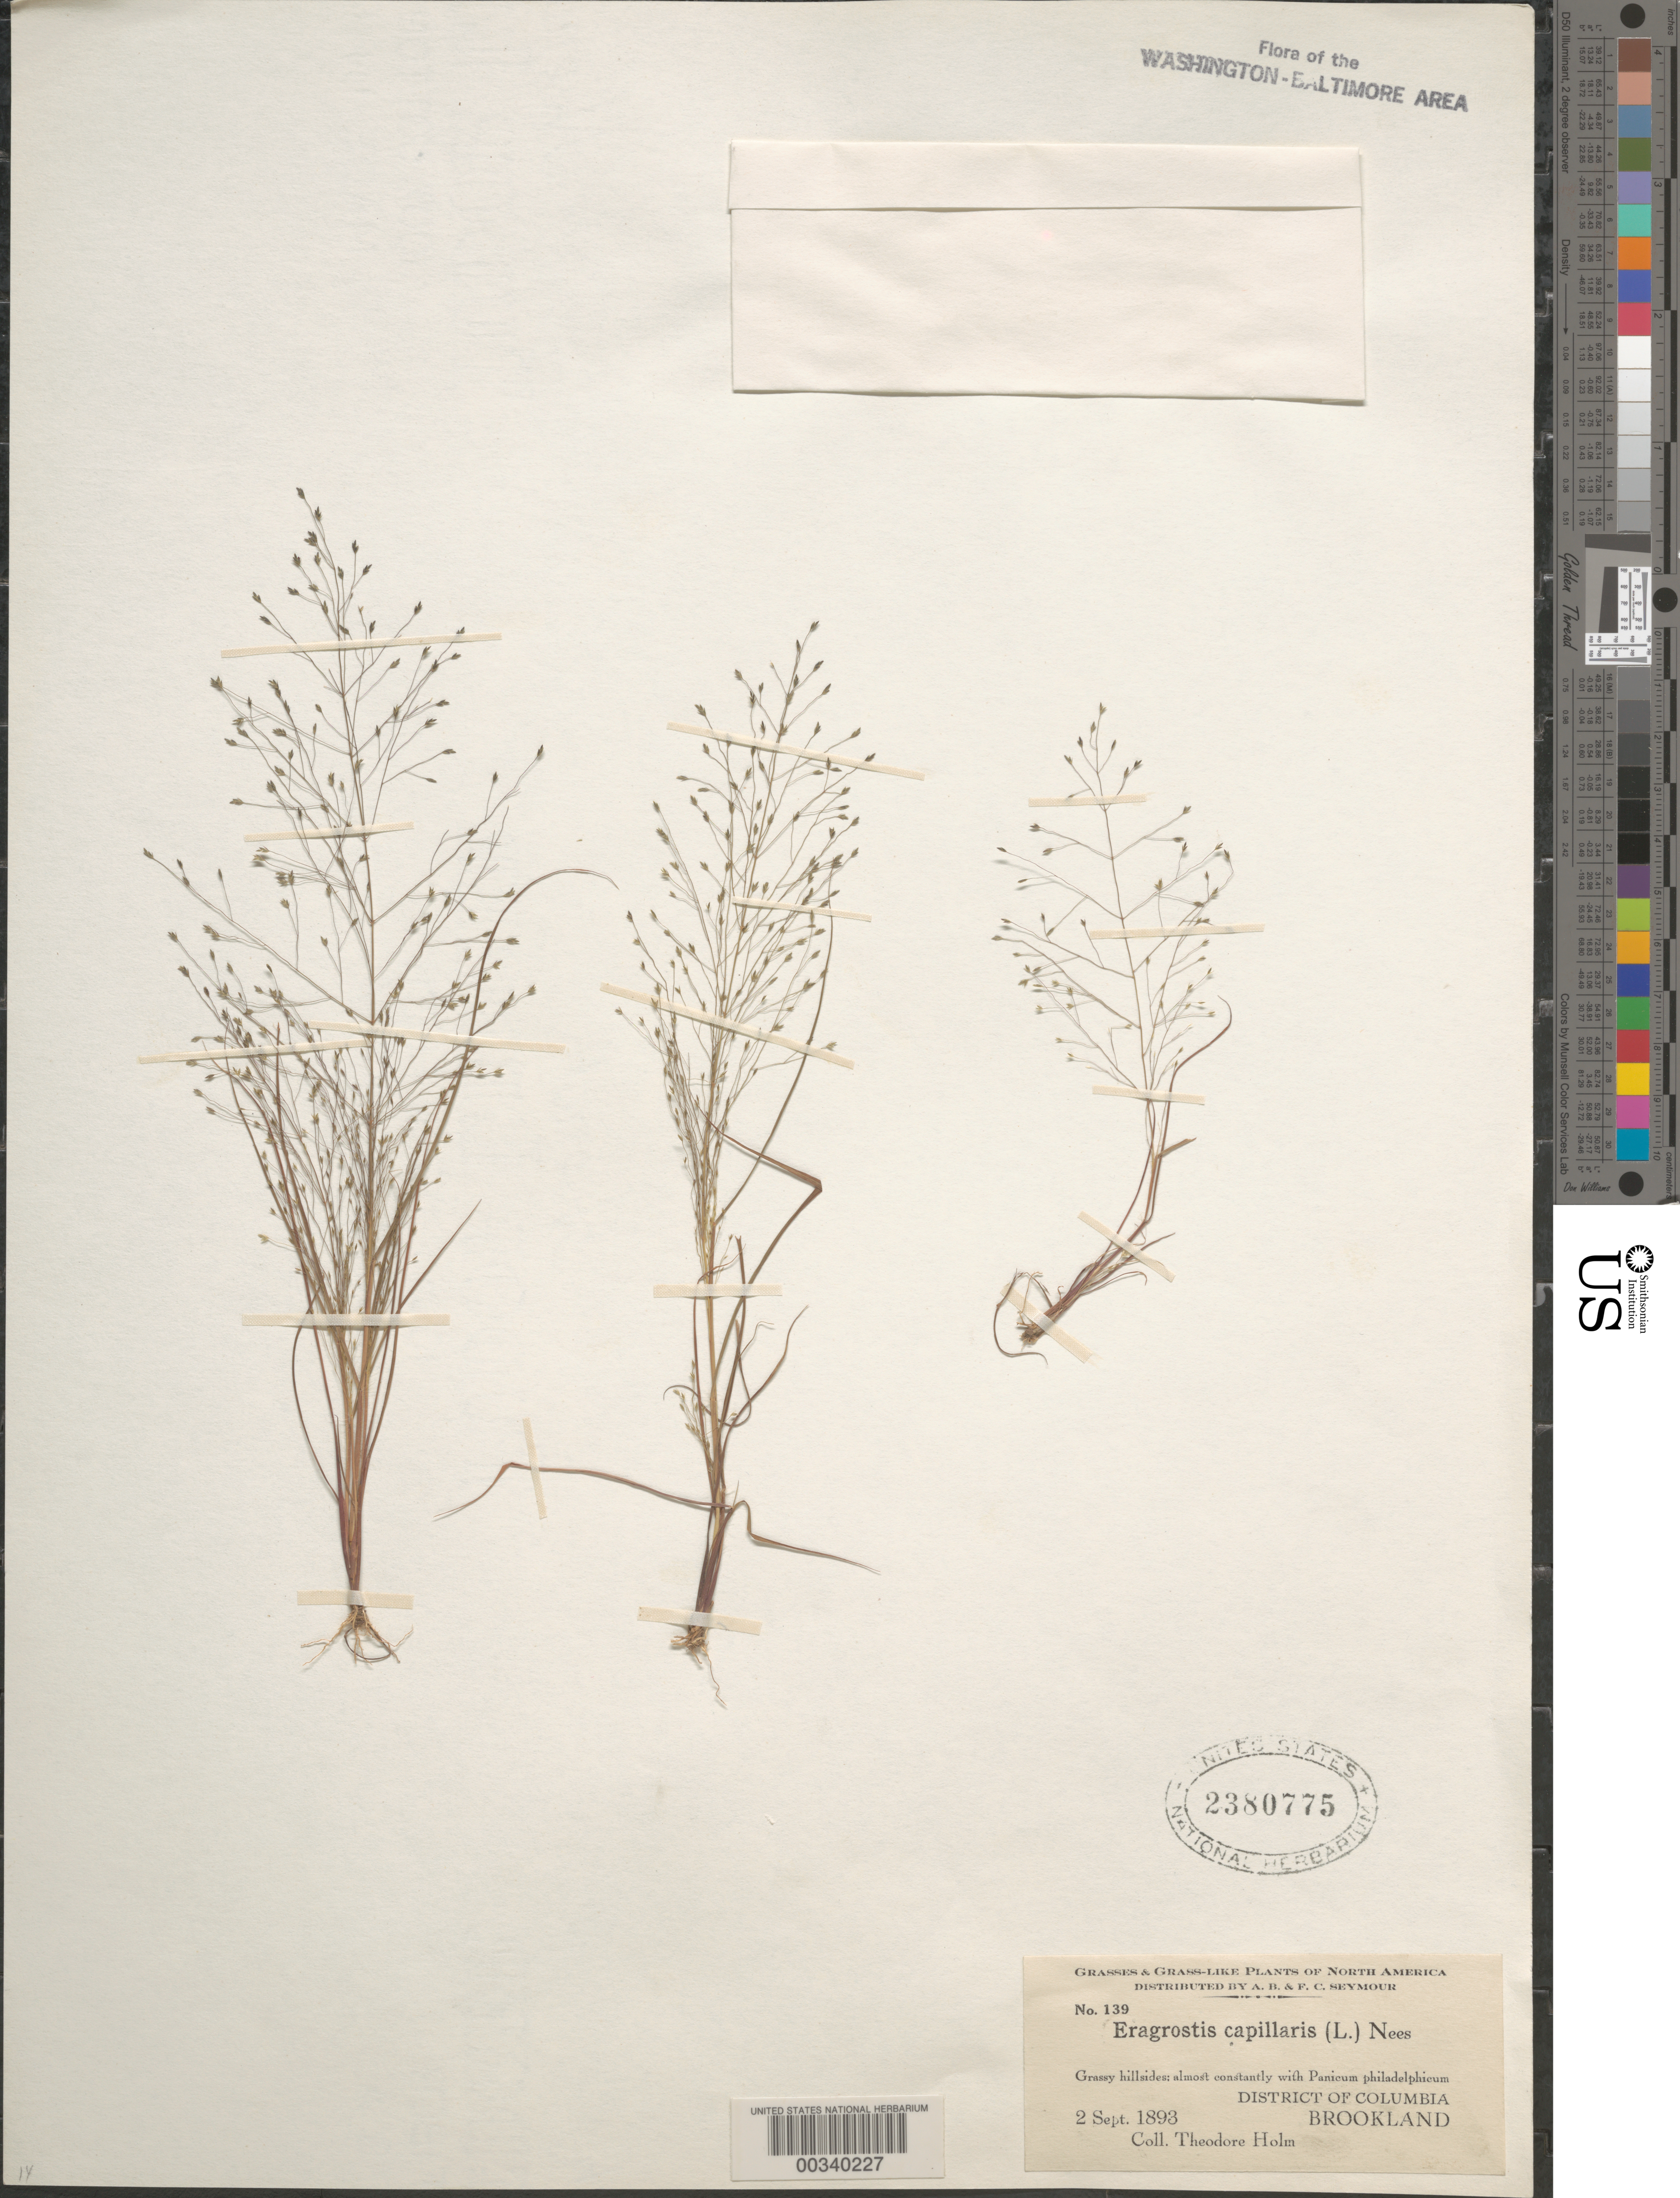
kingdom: Plantae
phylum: Tracheophyta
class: Liliopsida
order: Poales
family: Poaceae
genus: Eragrostis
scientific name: Eragrostis capillaris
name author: (L.) Nees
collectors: T. Holm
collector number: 139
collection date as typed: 02 Sep 1893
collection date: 1893-09-02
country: United States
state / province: District of Columbia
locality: Brookland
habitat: Grassy hillside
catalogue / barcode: US 2380775